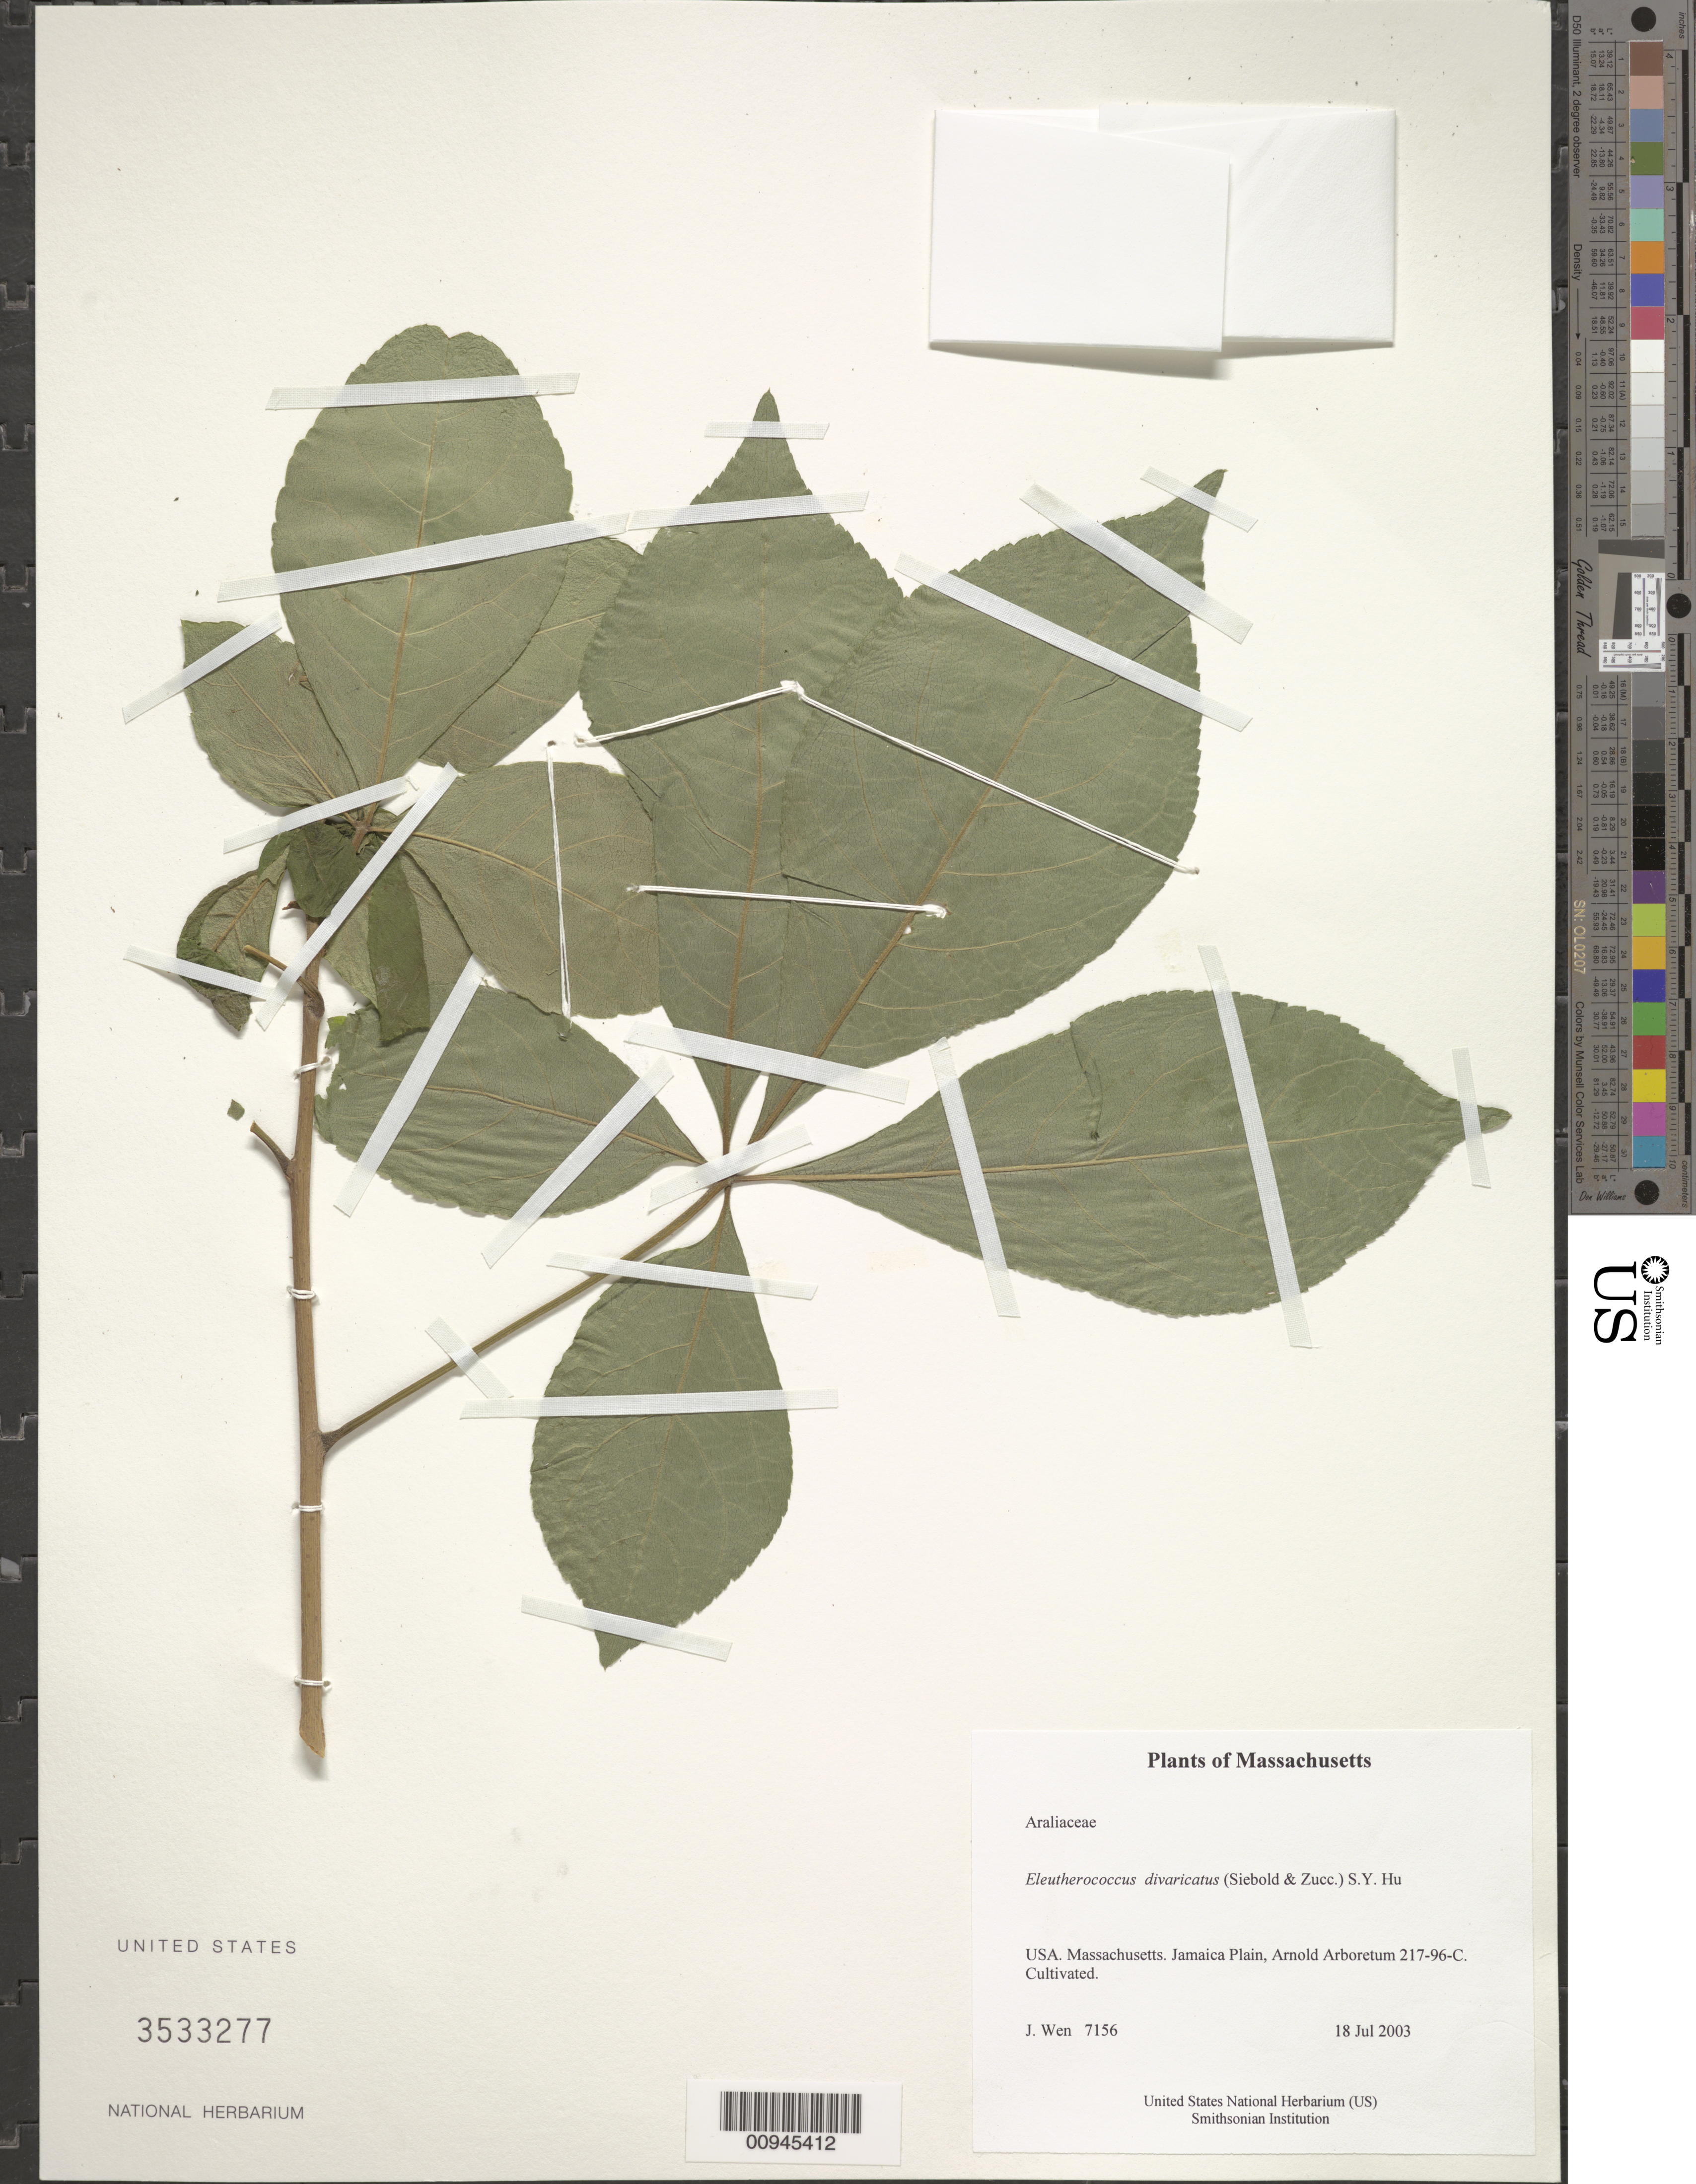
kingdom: Plantae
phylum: Tracheophyta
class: Magnoliopsida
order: Apiales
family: Araliaceae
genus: Eleutherococcus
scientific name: Eleutherococcus divaricatus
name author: (Siebold & Zucc.) S.Y. Hu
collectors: J. Wen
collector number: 7156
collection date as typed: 18 Jul 2003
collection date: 2003-07-18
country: United States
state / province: Massachusetts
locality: Jamaica Plain, Arnold Arboretum 217-96-C. Cultivated.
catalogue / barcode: US 3533277